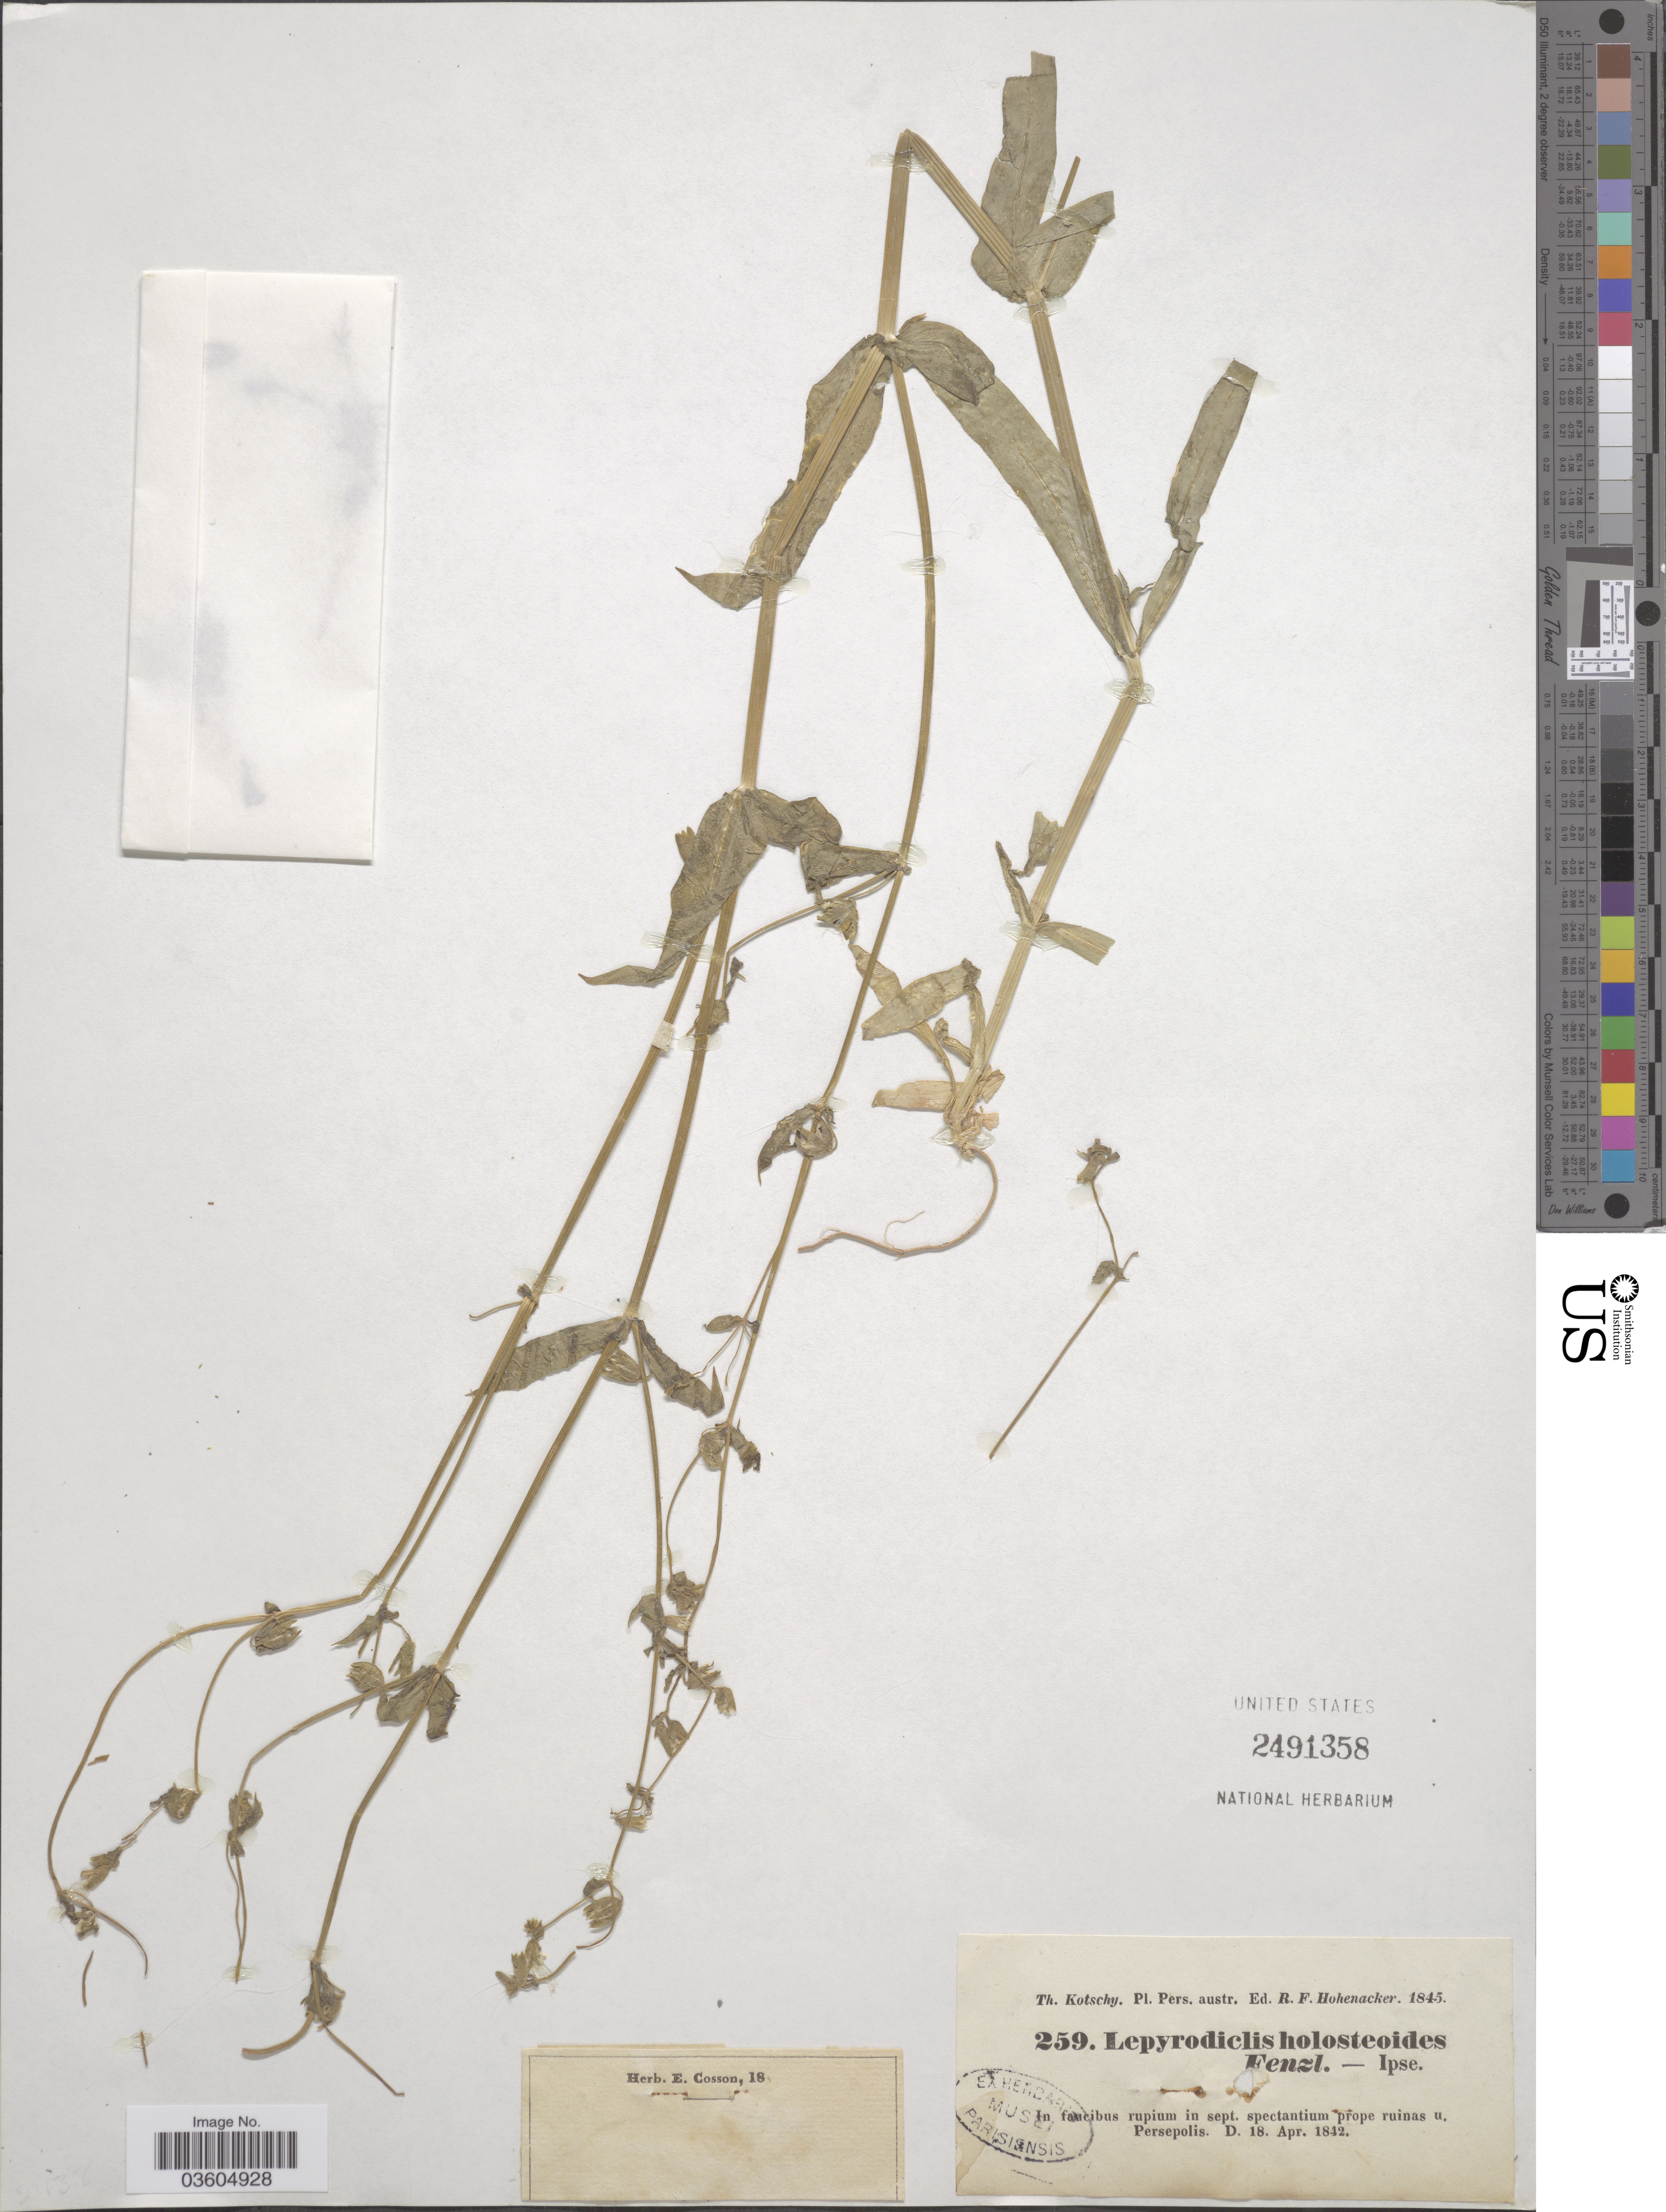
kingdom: Plantae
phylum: Tracheophyta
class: Magnoliopsida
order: Caryophyllales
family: Caryophyllaceae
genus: Lepyrodiclis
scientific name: Lepyrodiclis holosteoides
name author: (C.A. Mey.) Fenzl ex Fisch. & C.A. Mey.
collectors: K. G. Kotschy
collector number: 259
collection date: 1842-04-18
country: Iran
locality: Pers. austr. In faucibus rupium in sept. spectantium prope ruinas u. Persepolis.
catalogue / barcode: US 2491358